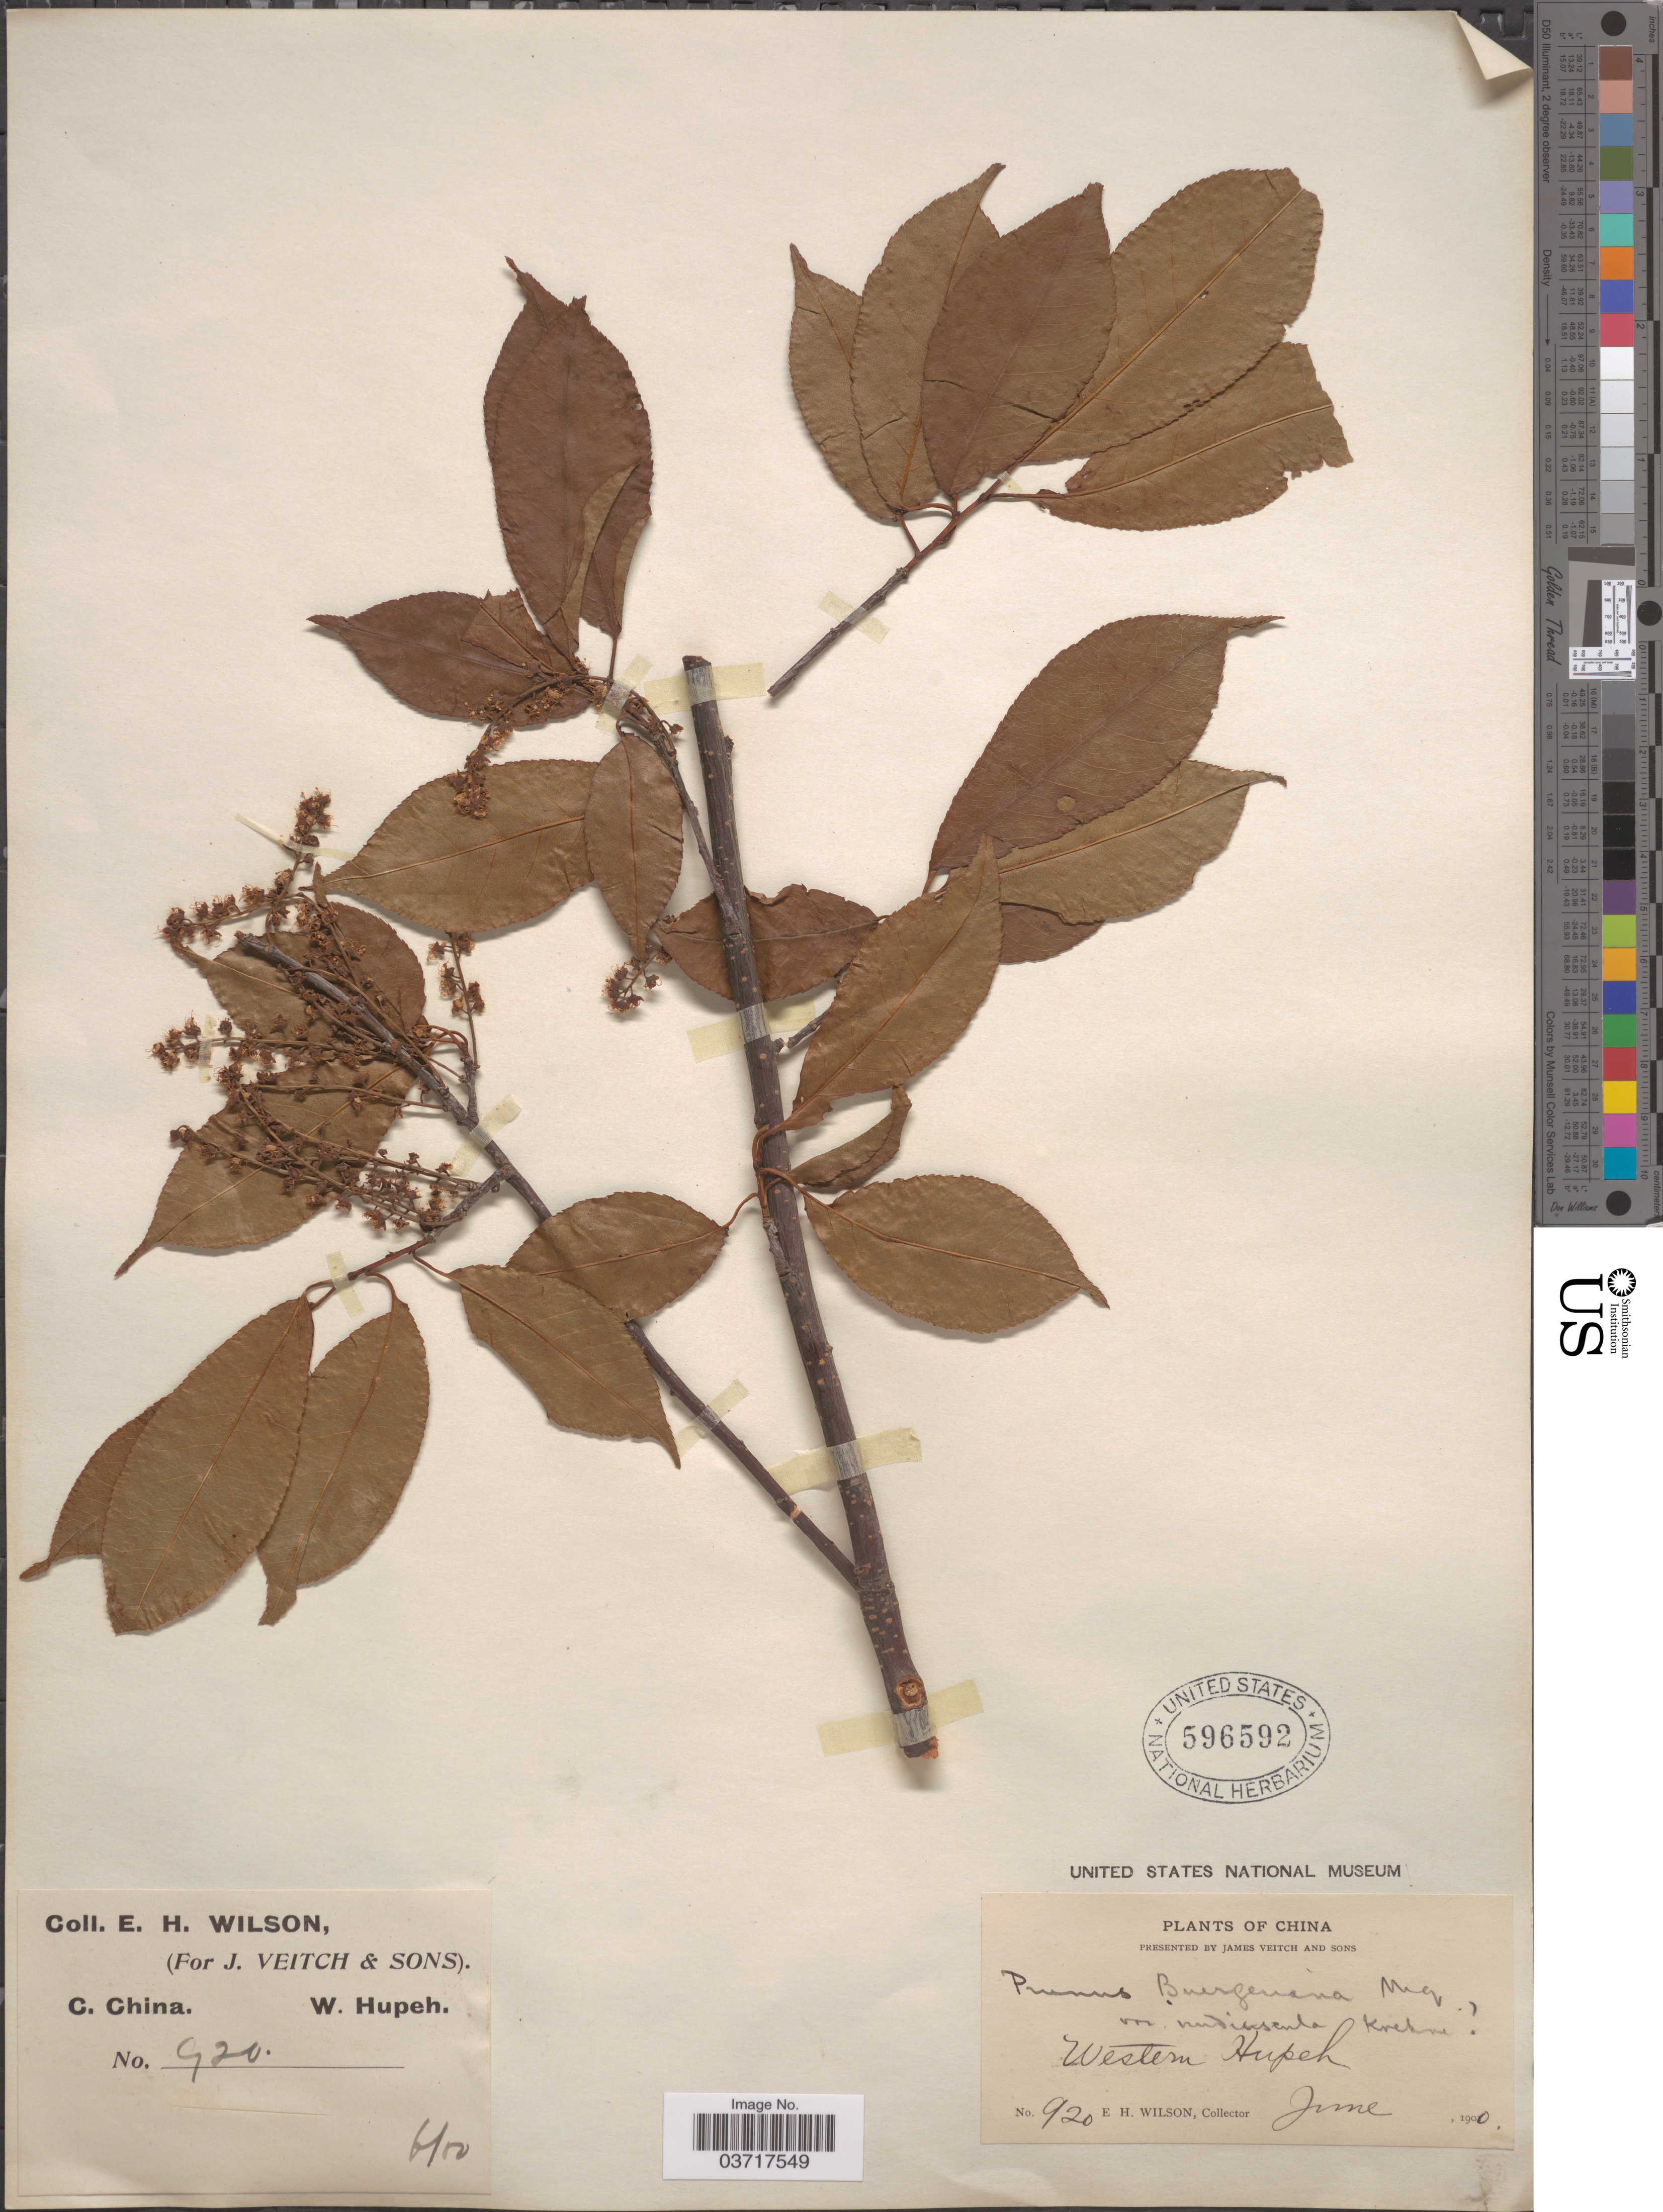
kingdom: Plantae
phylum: Tracheophyta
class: Magnoliopsida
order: Rosales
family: Rosaceae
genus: Prunus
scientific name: Prunus buergeriana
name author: Miq.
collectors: E. Wilson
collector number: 920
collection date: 1900-06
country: China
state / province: Hubei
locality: C. China. Western Hupeh.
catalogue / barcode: US 596592